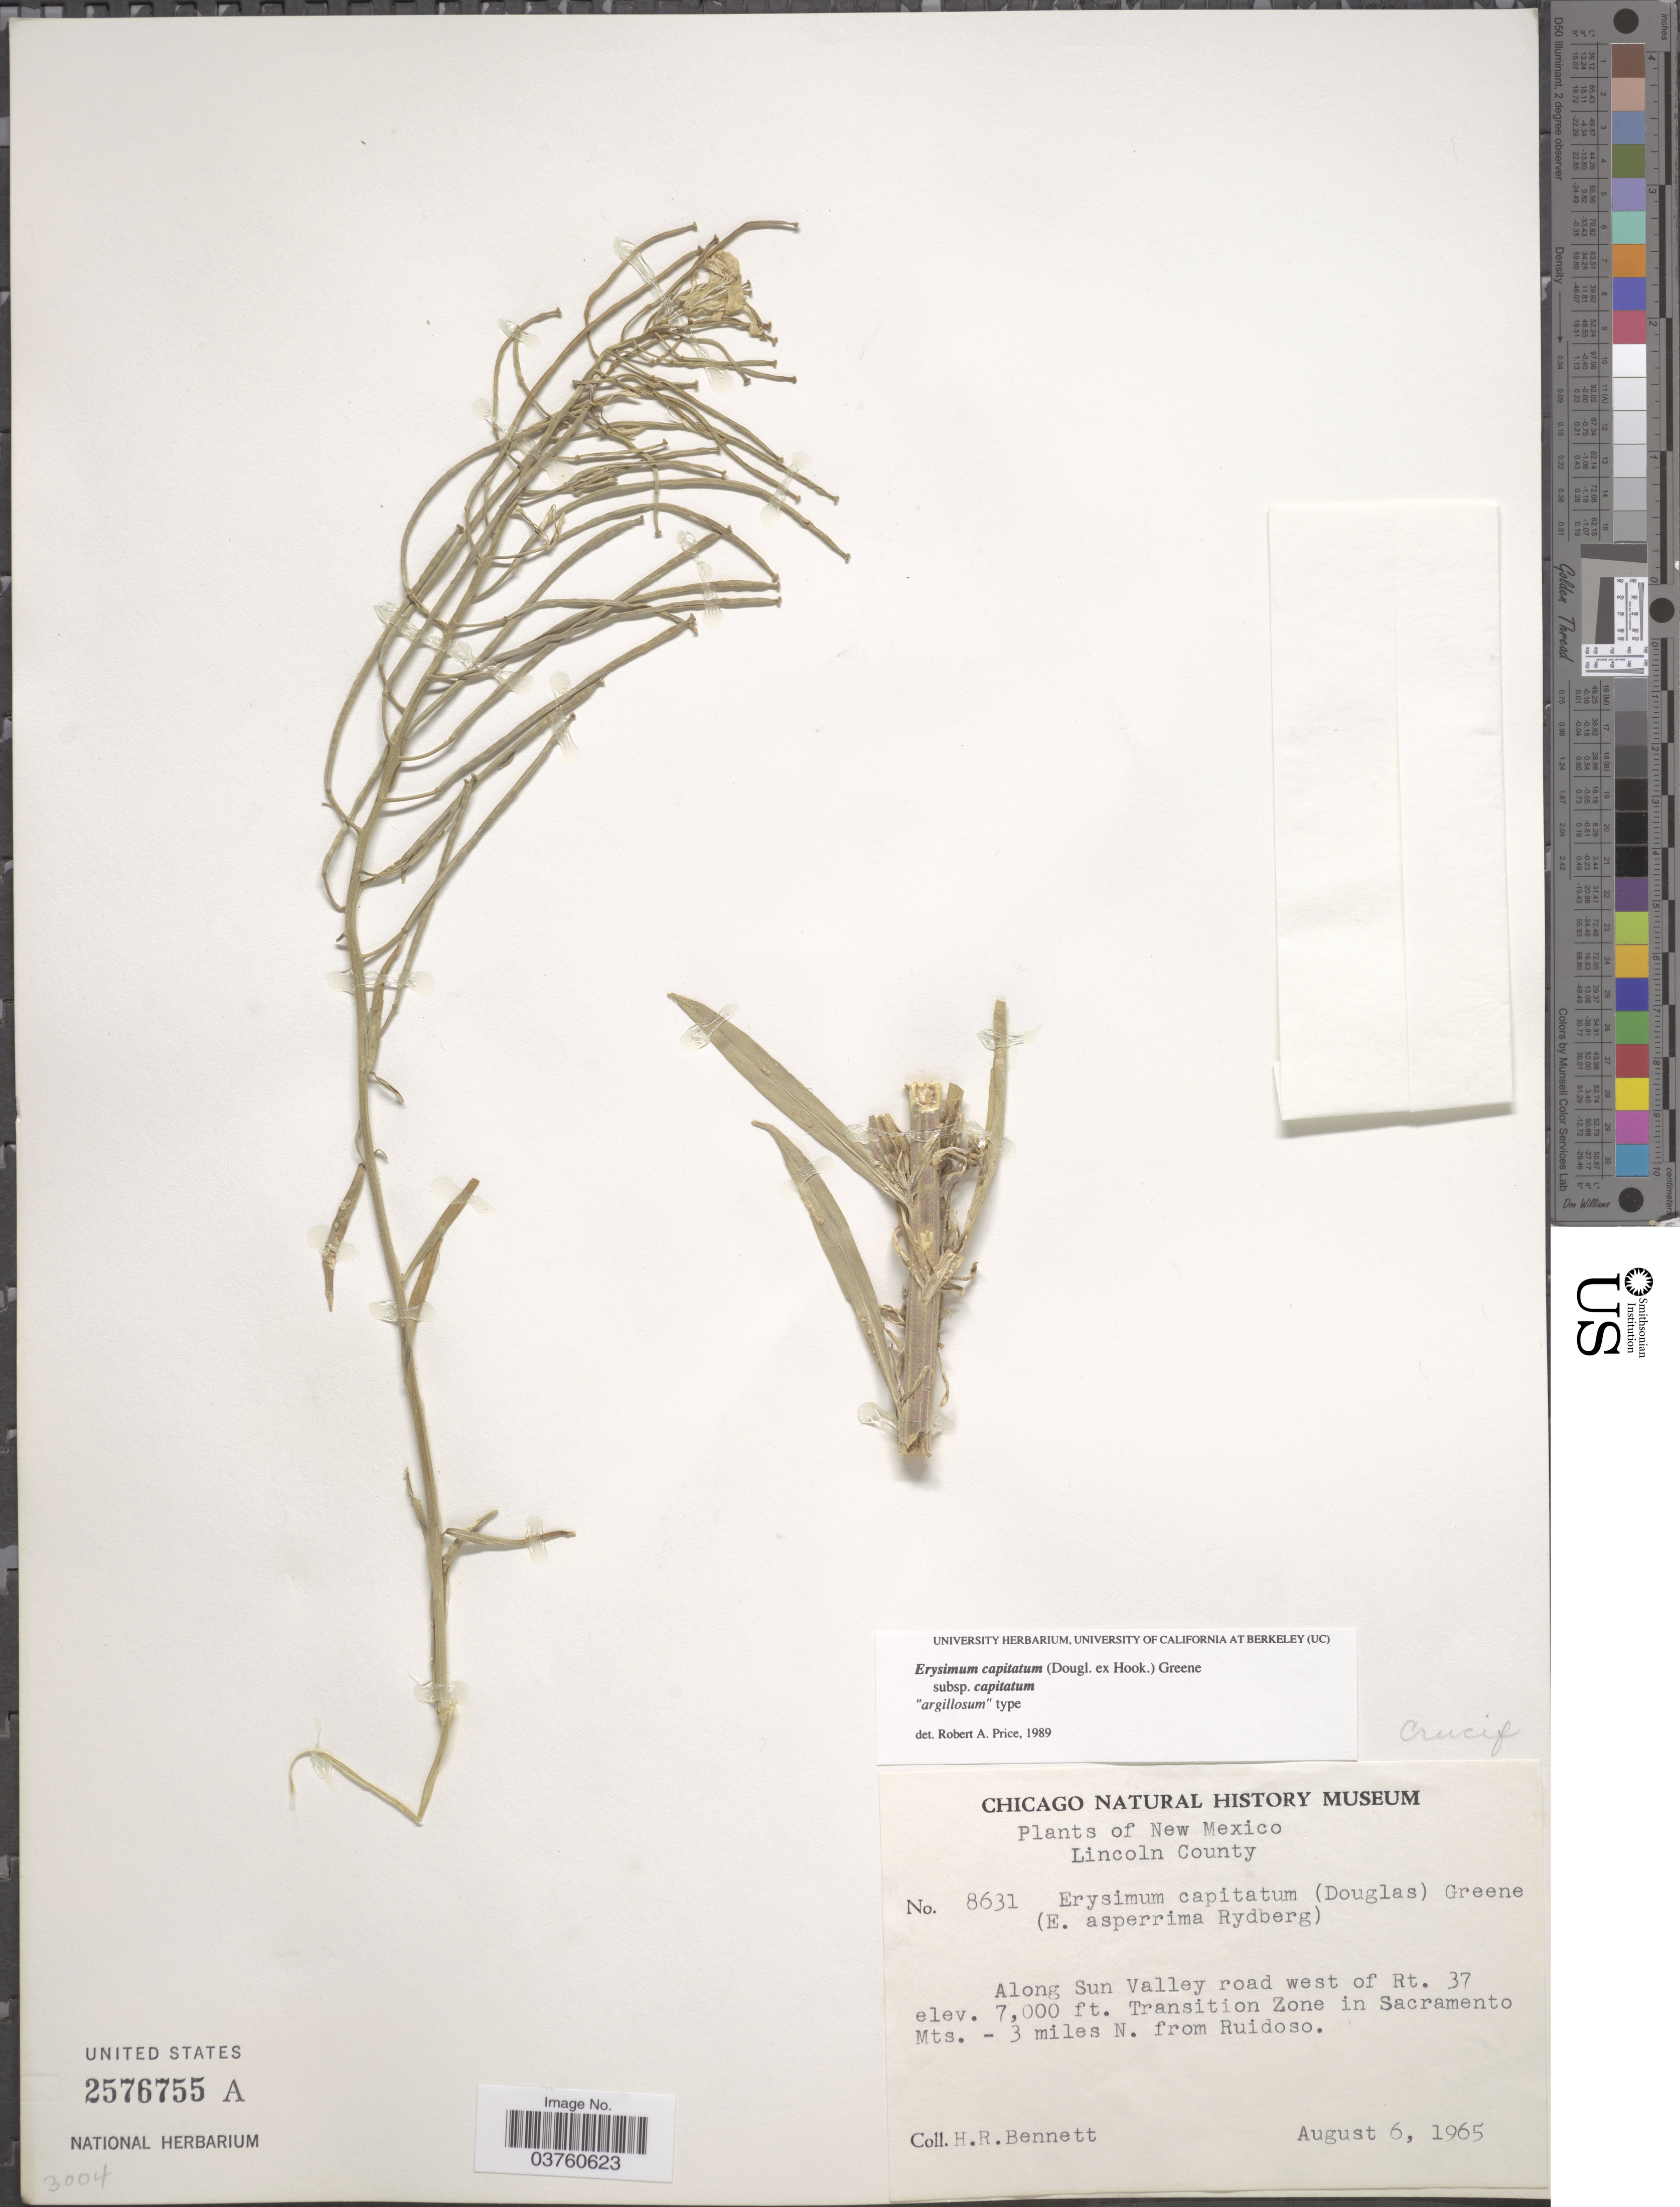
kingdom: Plantae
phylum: Tracheophyta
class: Magnoliopsida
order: Brassicales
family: Brassicaceae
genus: Erysimum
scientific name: Erysimum capitatum subsp. capitatum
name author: (Douglas ex Hook.) Greene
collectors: H. R. Bennett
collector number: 8631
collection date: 1965-08-06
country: United States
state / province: New Mexico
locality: Lincoln County. Along Sun Valley road west of Rt. 37. Transition Zone in Sacramento Mts. 3 miles N. from Ruidoso.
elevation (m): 2134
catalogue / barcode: US 2576755A